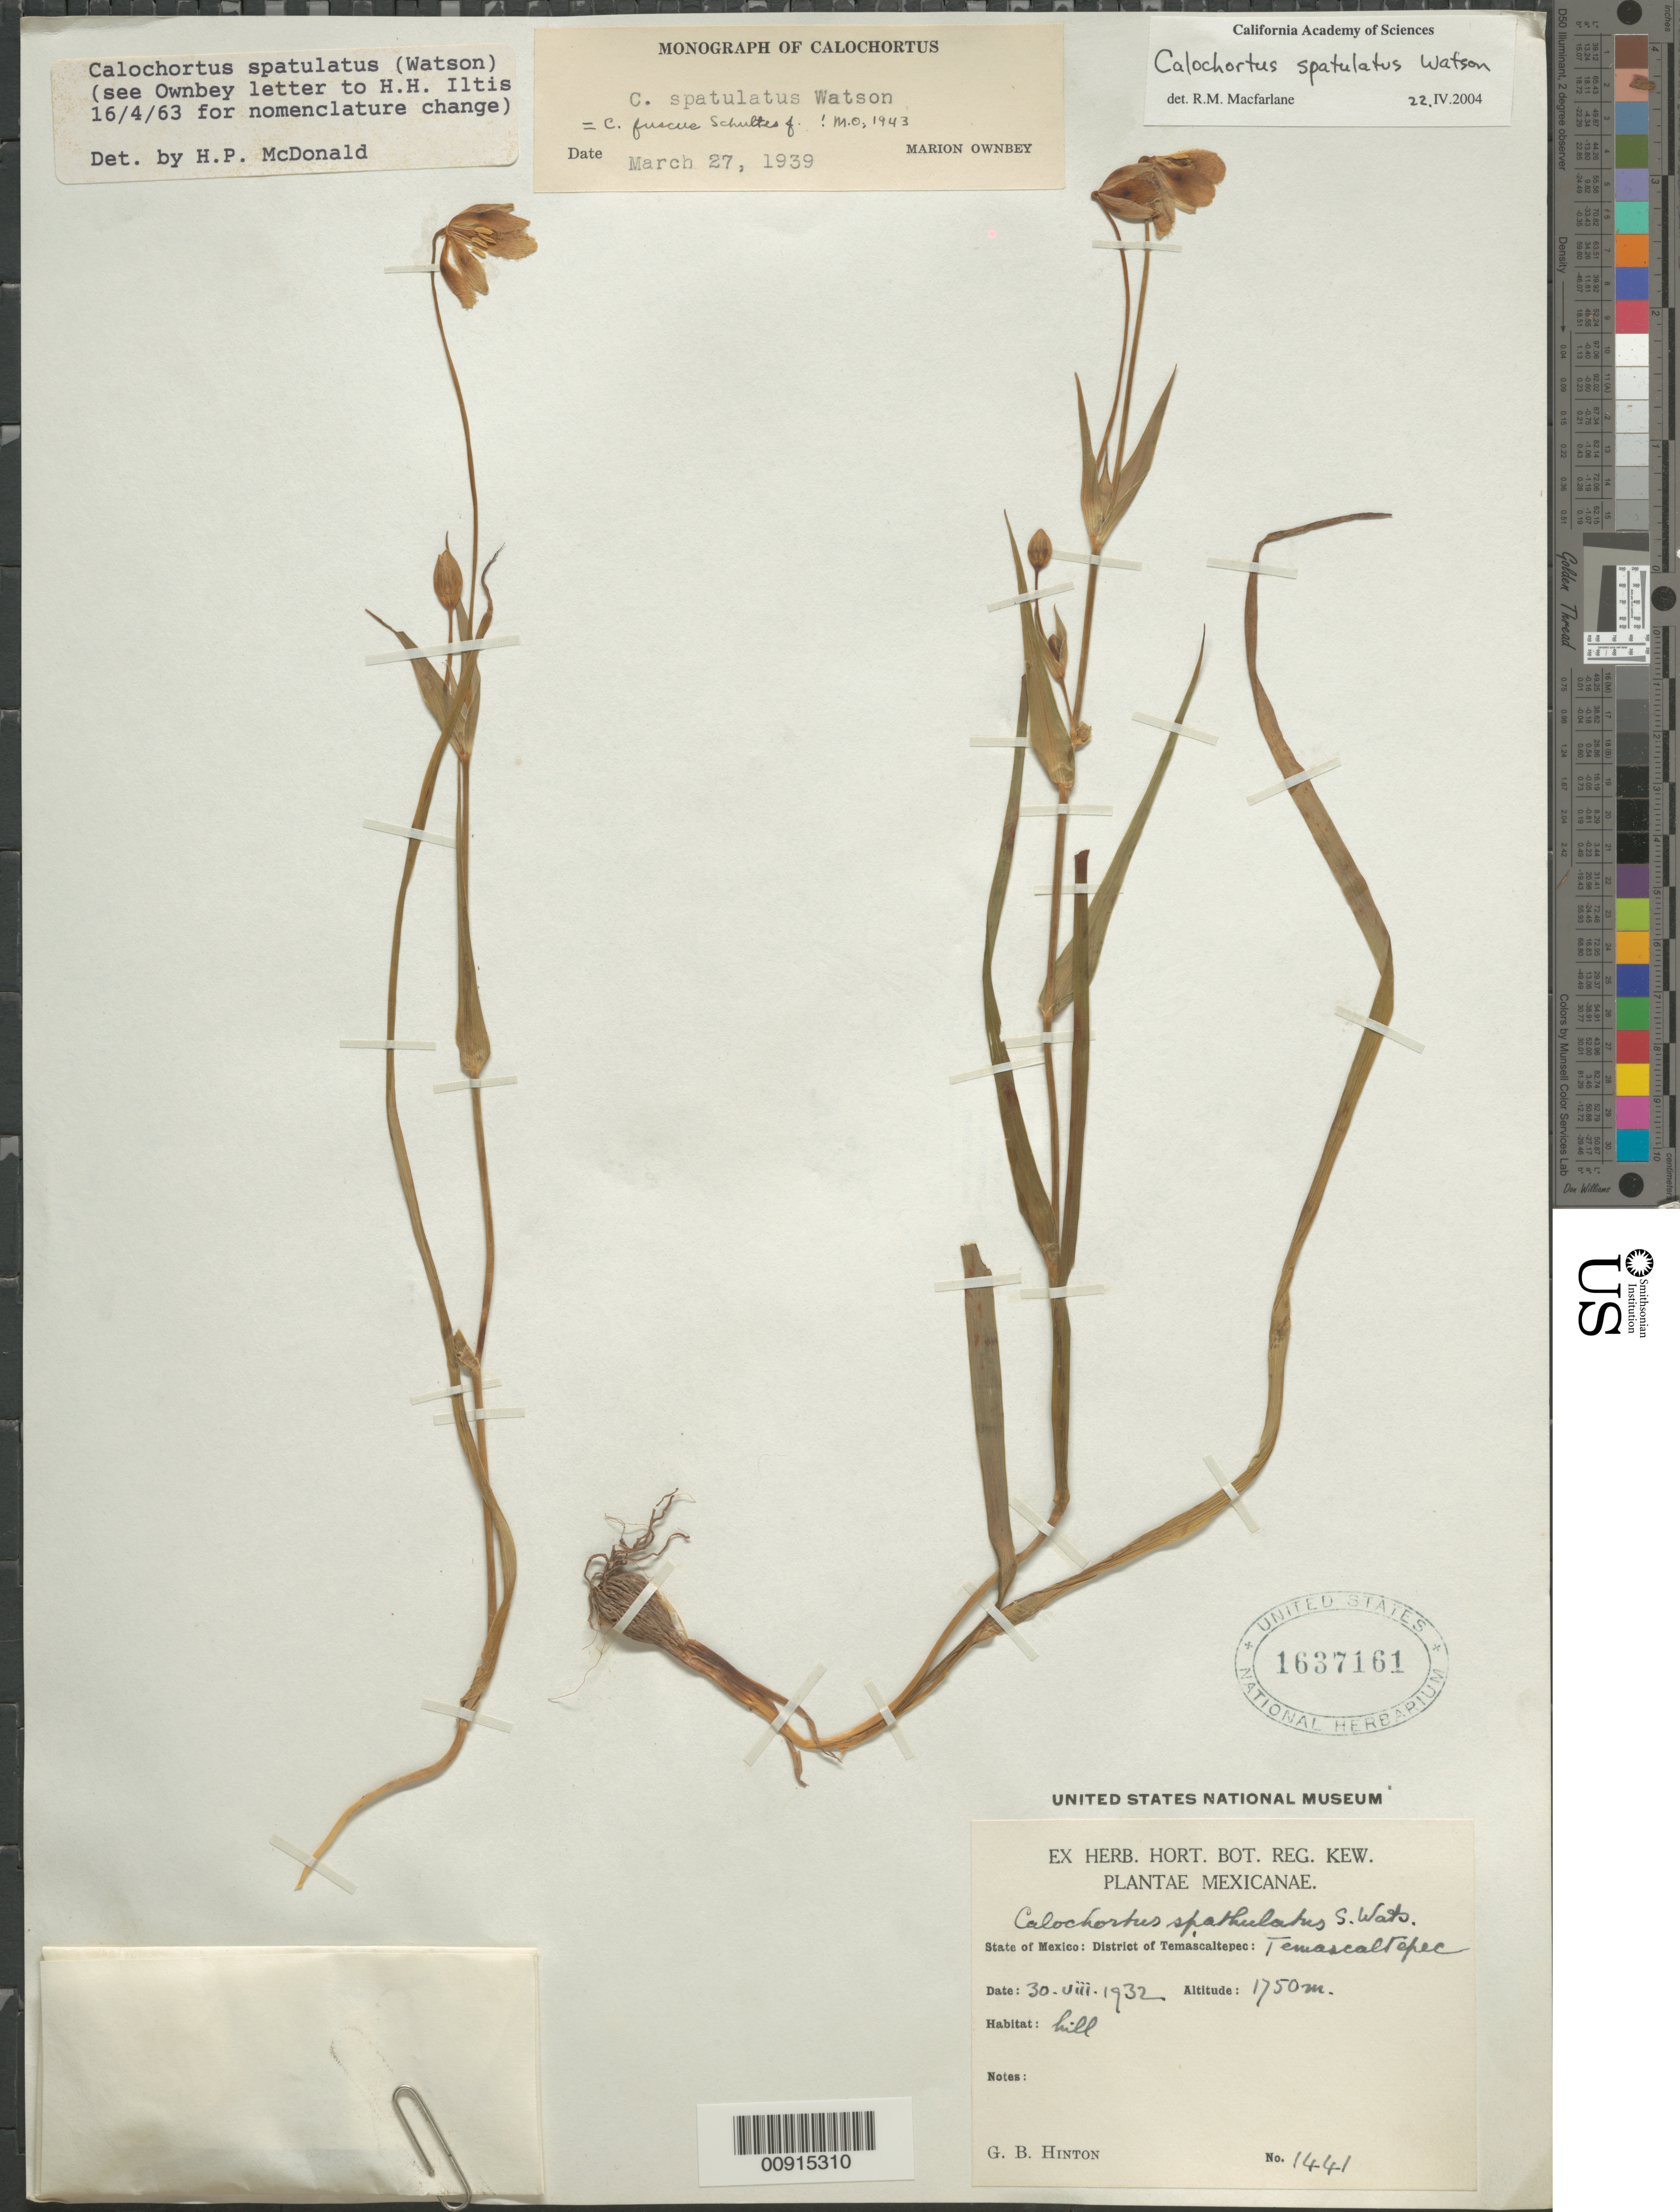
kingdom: Plantae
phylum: Tracheophyta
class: Liliopsida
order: Liliales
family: Liliaceae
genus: Calochortus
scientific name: Calochortus spatulatus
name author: S. Watson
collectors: G. B. Hinton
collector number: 1441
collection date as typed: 30 Aug 1932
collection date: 1932-08-30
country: Mexico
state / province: México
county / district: Temascaltepec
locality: State of Mexico: District of Temascaltepec: Temascaltepec.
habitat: Hill.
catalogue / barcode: US 1637161